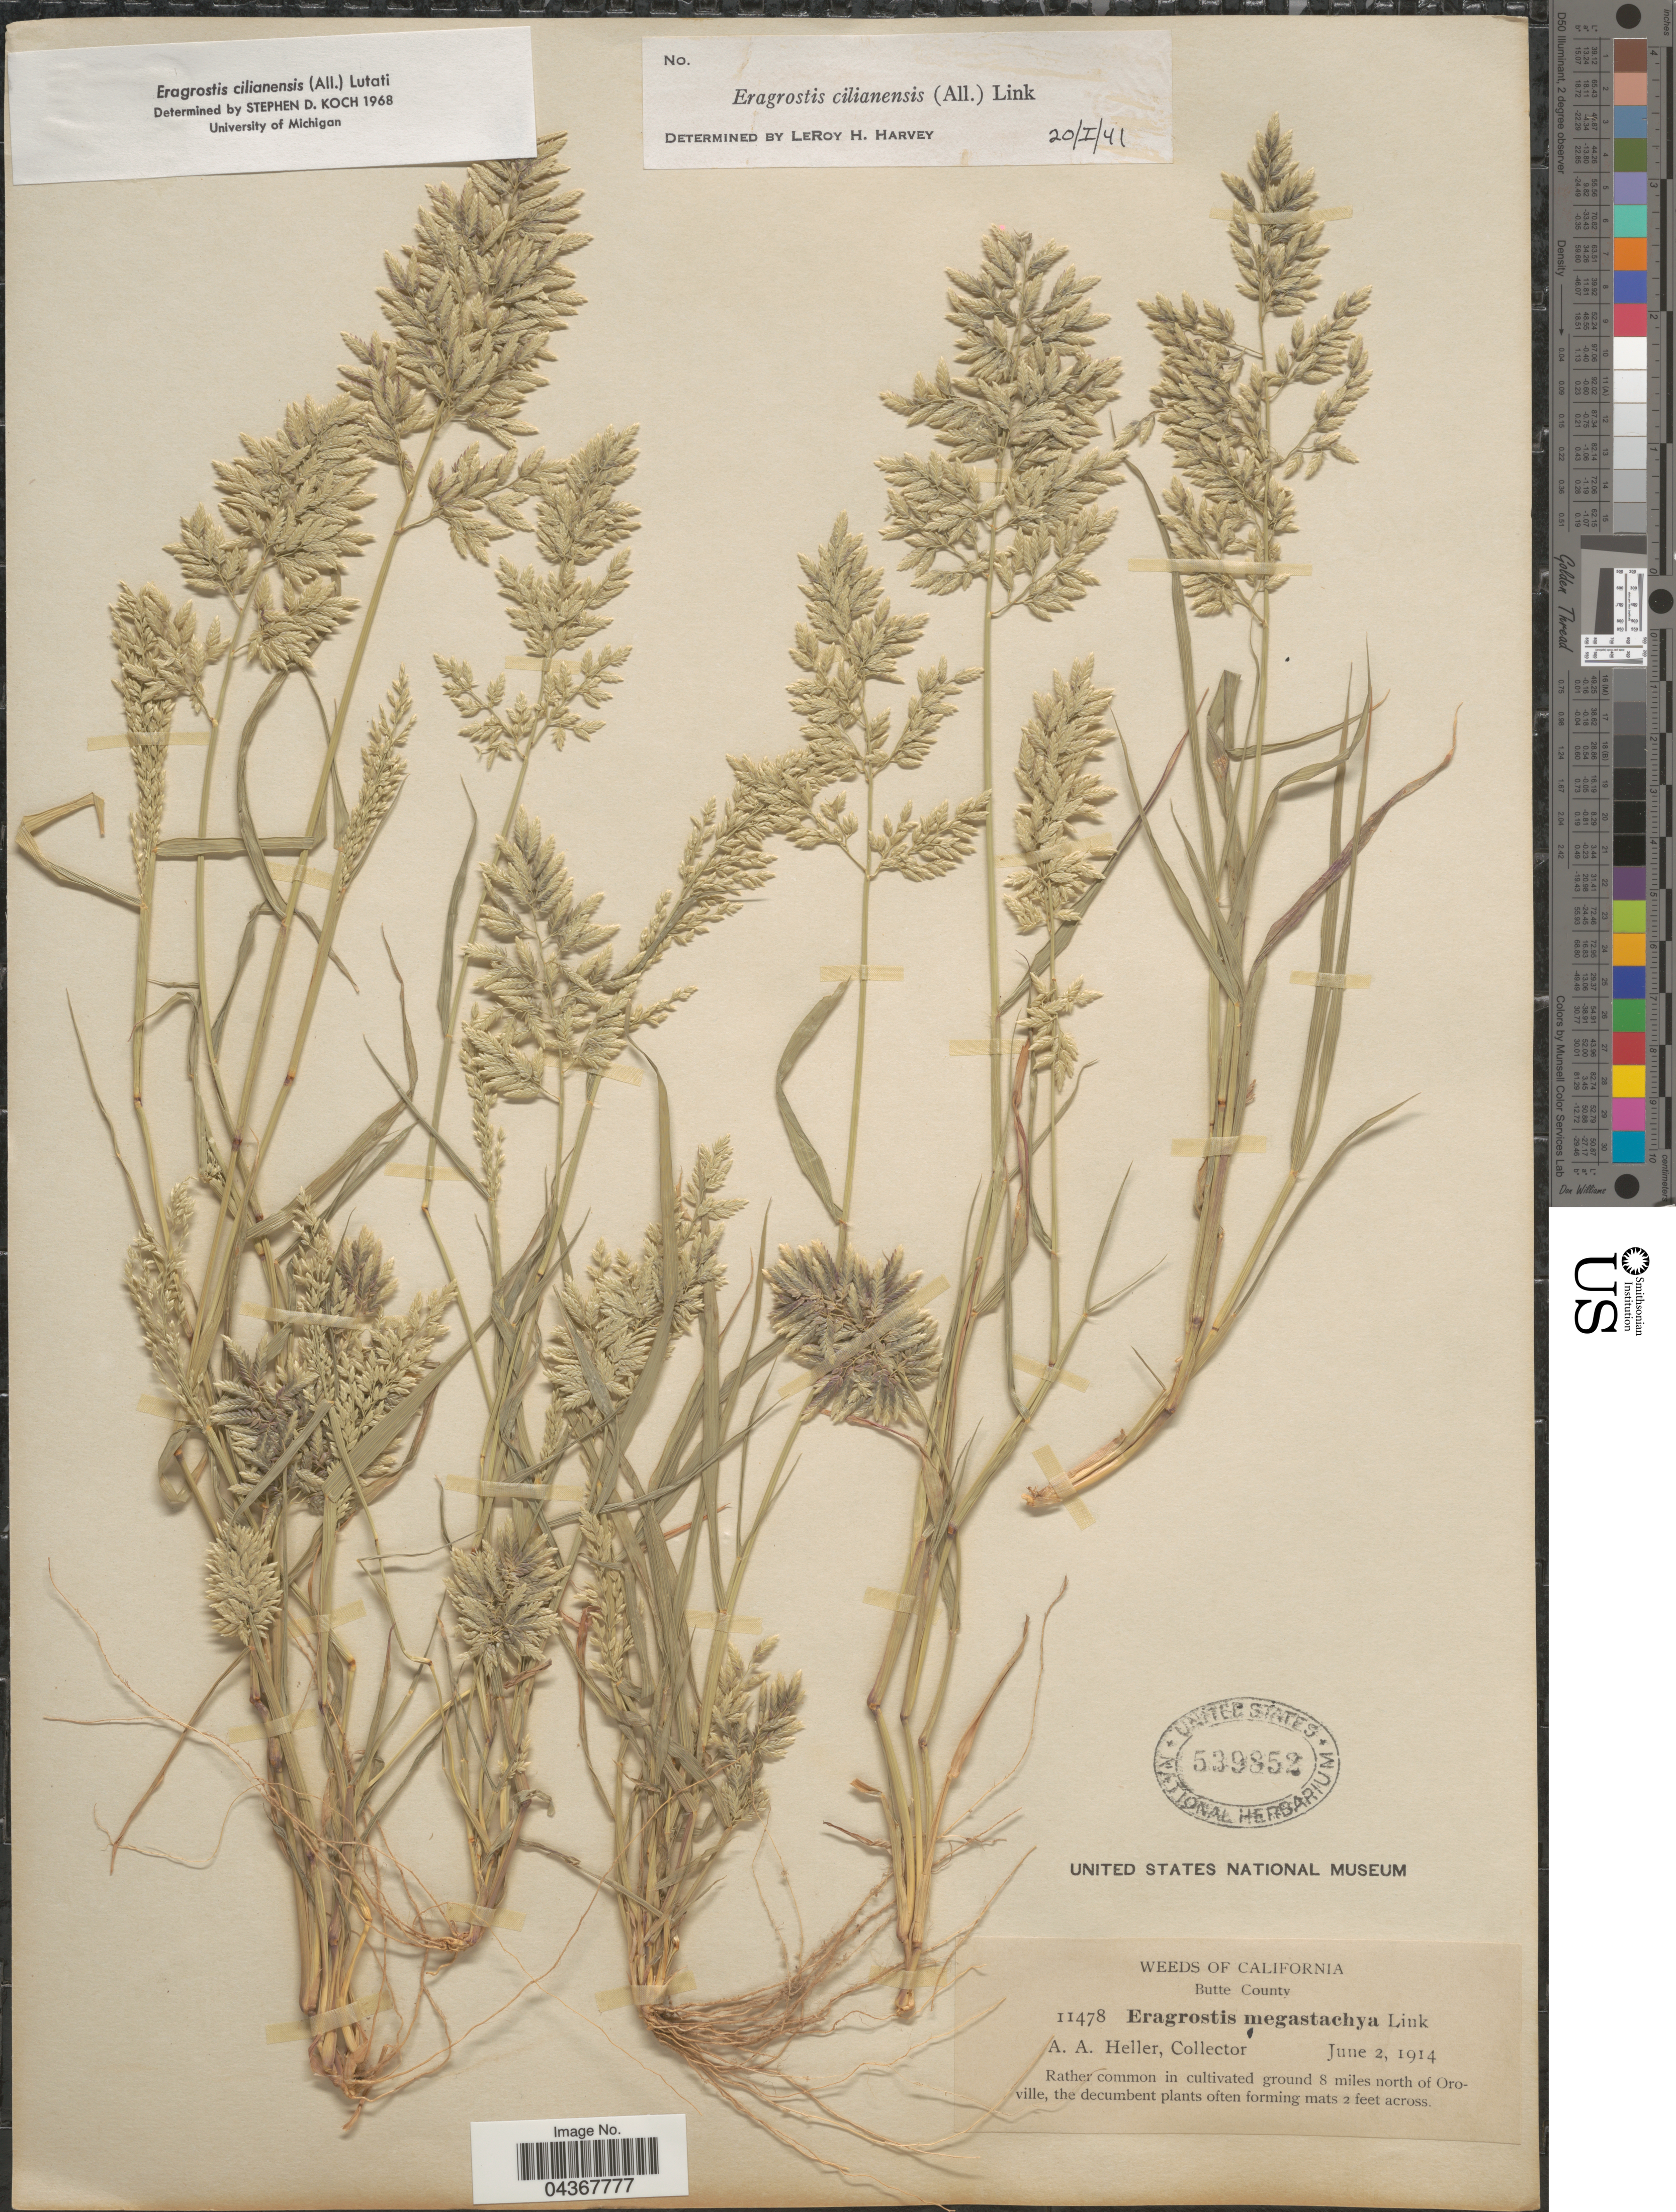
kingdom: Plantae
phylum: Tracheophyta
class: Liliopsida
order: Poales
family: Poaceae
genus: Eragrostis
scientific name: Eragrostis cilianensis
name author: (Bellardi) Vignolo ex Janch.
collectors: A. A. Heller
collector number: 11478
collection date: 1914-06-02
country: United States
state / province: California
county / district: Butte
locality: Butte County. 8 miles north of Oroville.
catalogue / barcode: US 539852